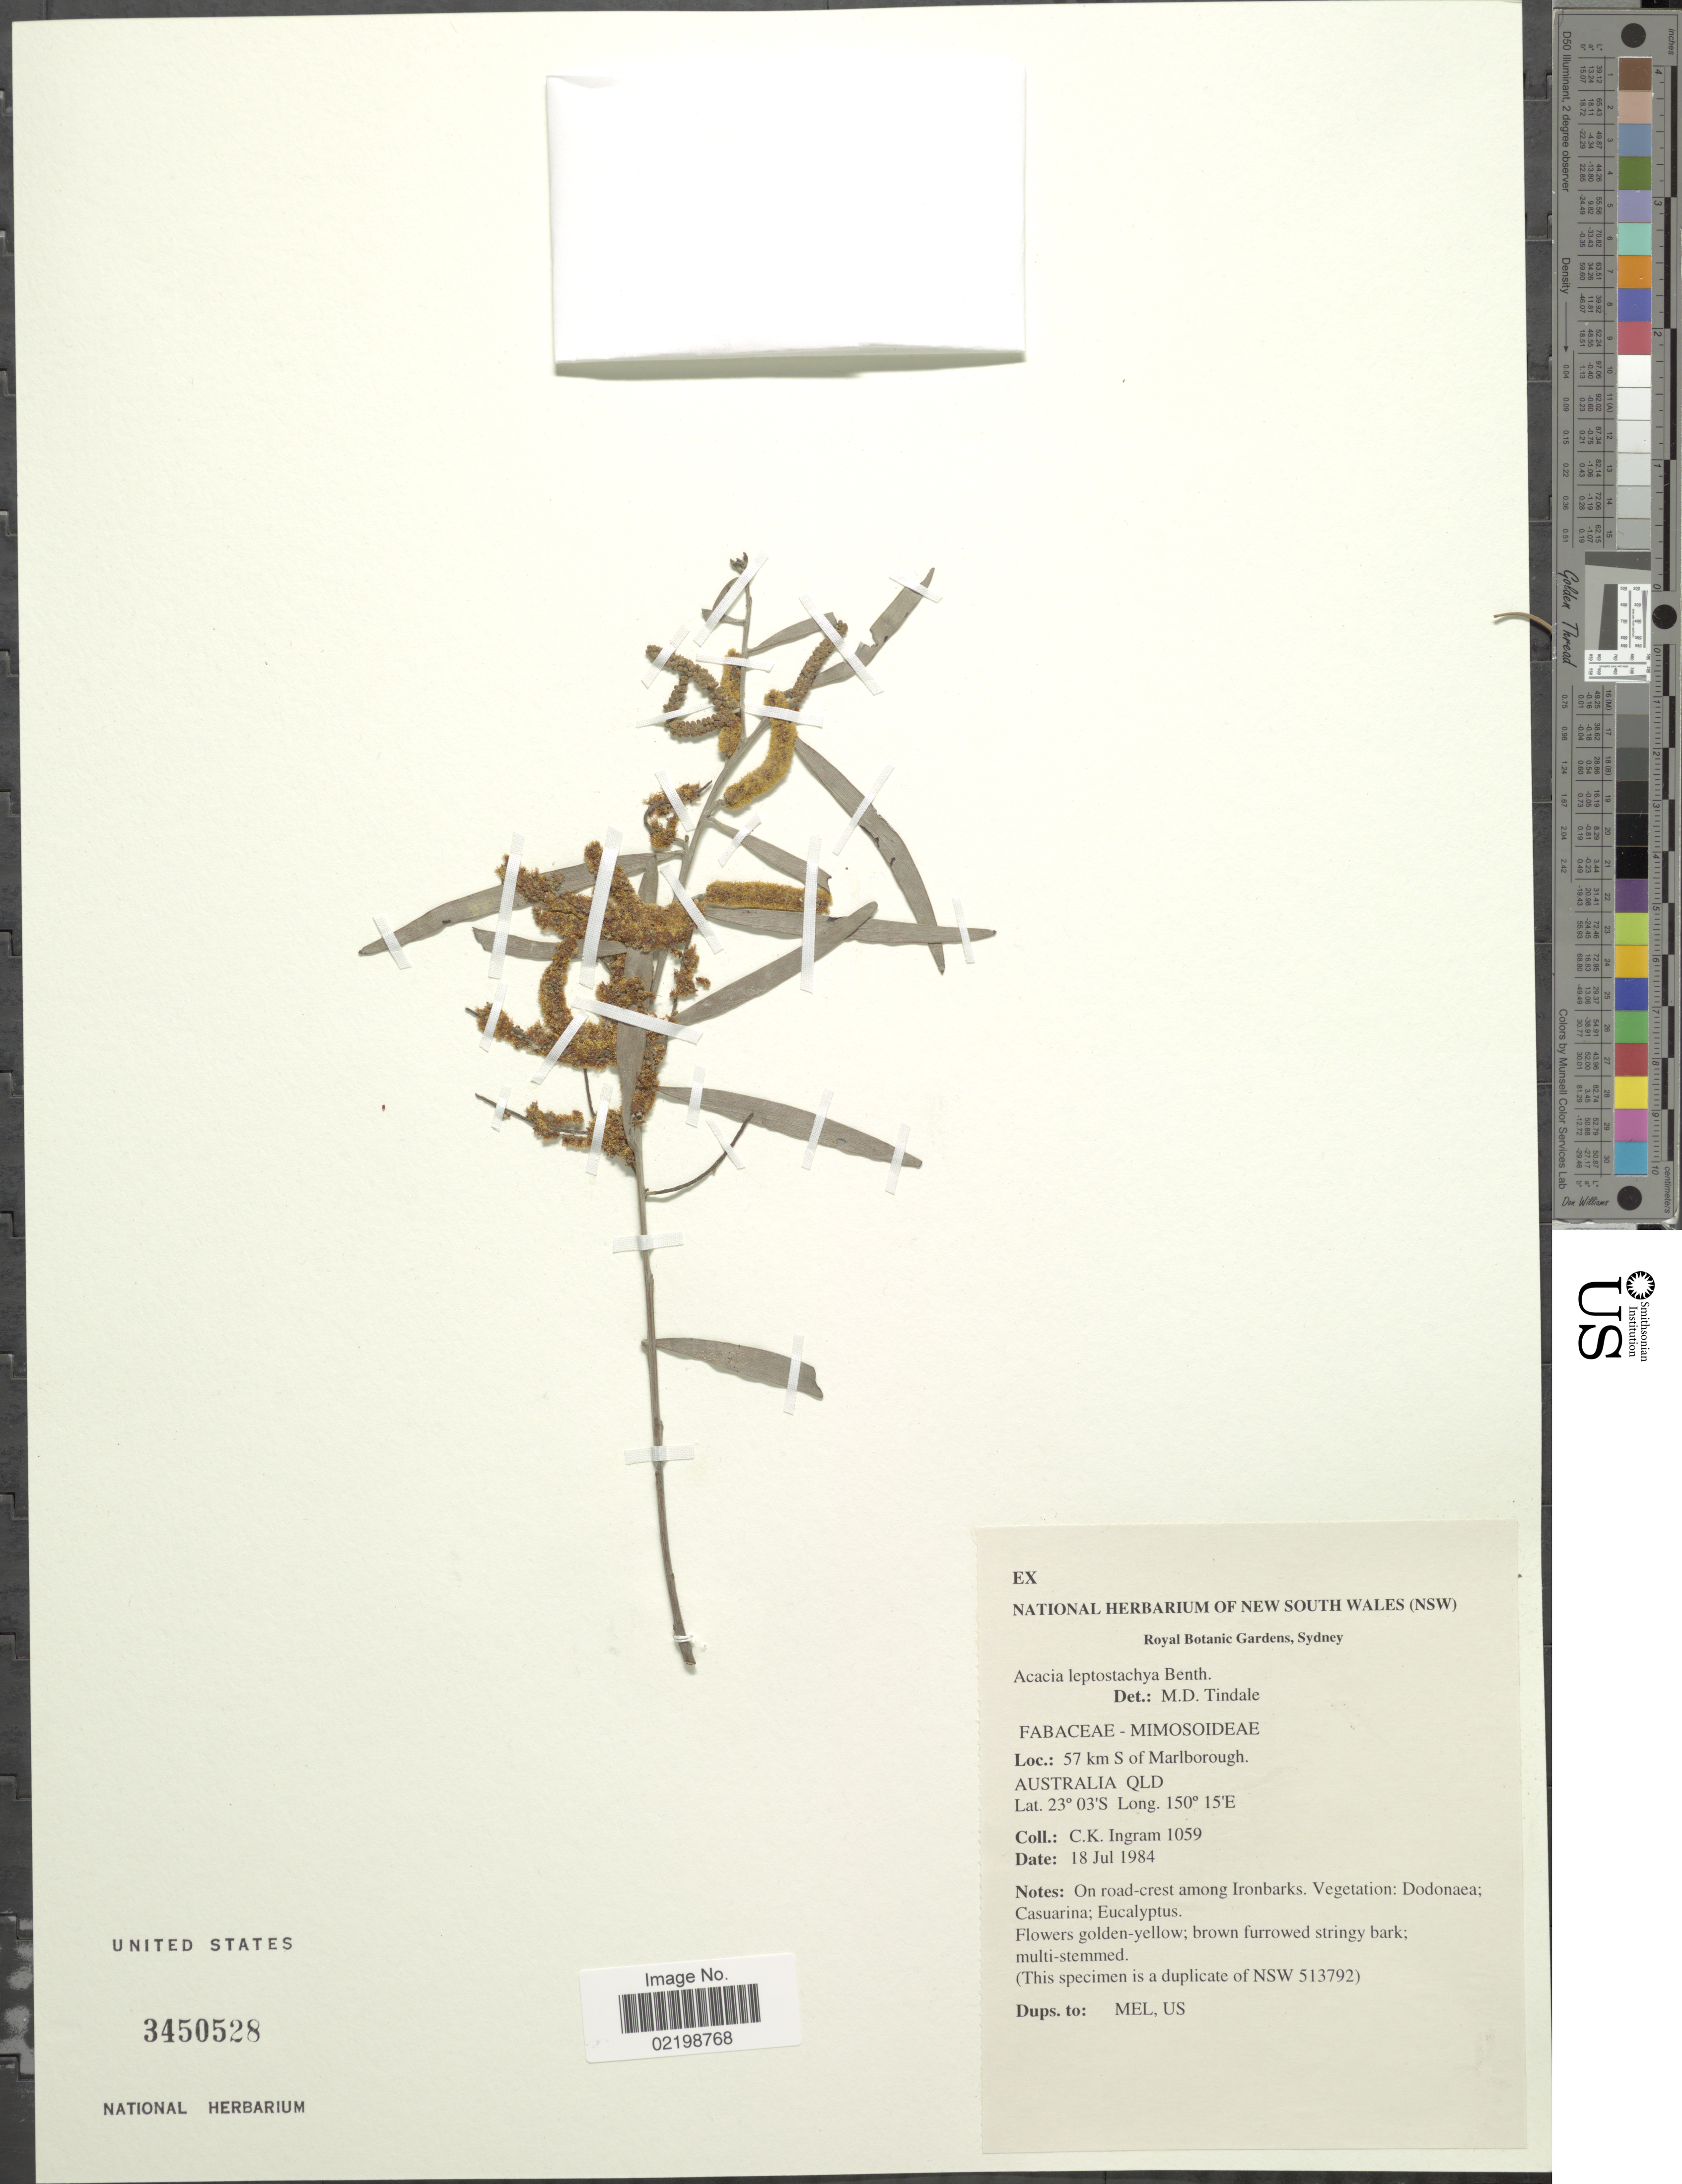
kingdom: Plantae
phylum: Tracheophyta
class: Magnoliopsida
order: Fabales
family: Fabaceae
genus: Acacia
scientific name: Acacia leptostachya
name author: Benth.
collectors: C. Ingram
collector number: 1059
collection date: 1984-07-18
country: Australia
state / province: Queensland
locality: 57 km S of Marlborough. Australia Qld.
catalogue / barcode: US 3450528